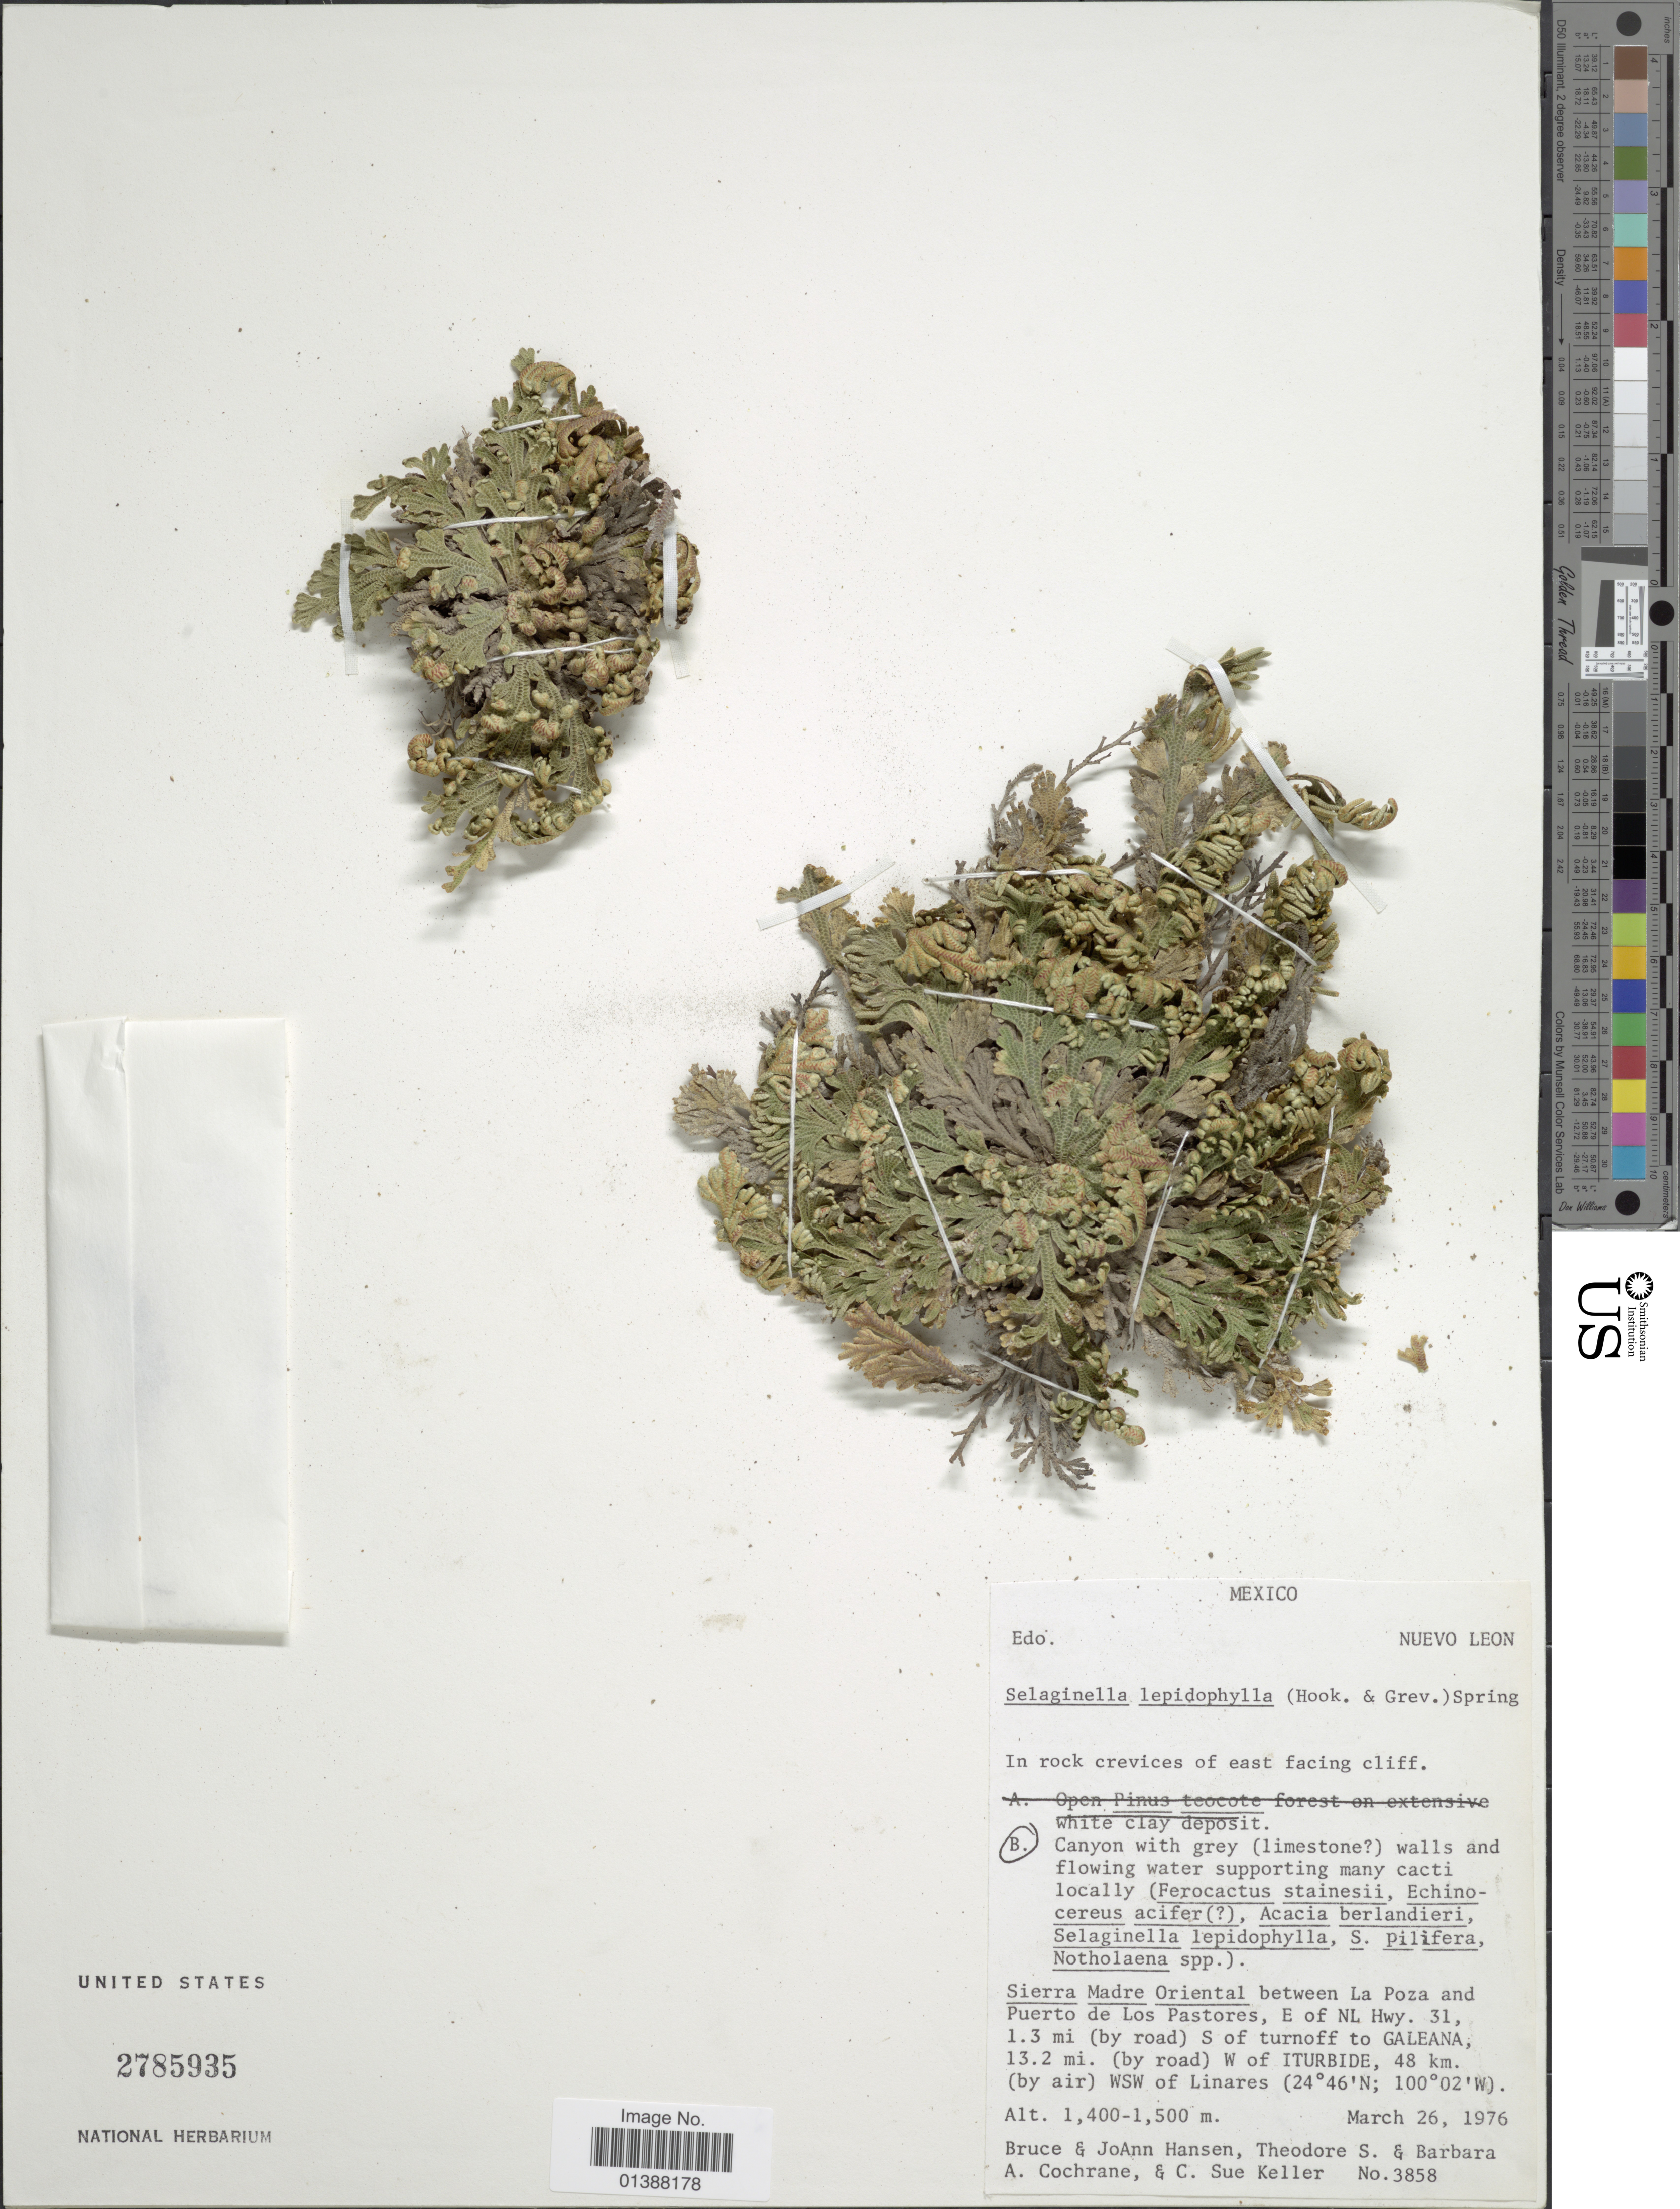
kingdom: Plantae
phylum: Tracheophyta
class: Lycopodiopsida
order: Selaginellales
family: Selaginellaceae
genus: Selaginella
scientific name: Selaginella lepidophylla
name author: (Hook. & Grev.) Spring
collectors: B. Hansen, J. Bruce, T. Barbara, A. Cochrane & C. Keller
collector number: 3858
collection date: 1976-03-26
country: Mexico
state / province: Nuevo León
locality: Sierra Madre Oriental between La Poza and Puerto de Los Pastores, E of Nl Hwy. 31, 1.3 mi (by road) S of turnoff of Galeana, 13.2 mi. (by road) W of Iturbide, 48 km. (by air) WSW of Linares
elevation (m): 1400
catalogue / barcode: US 2785935